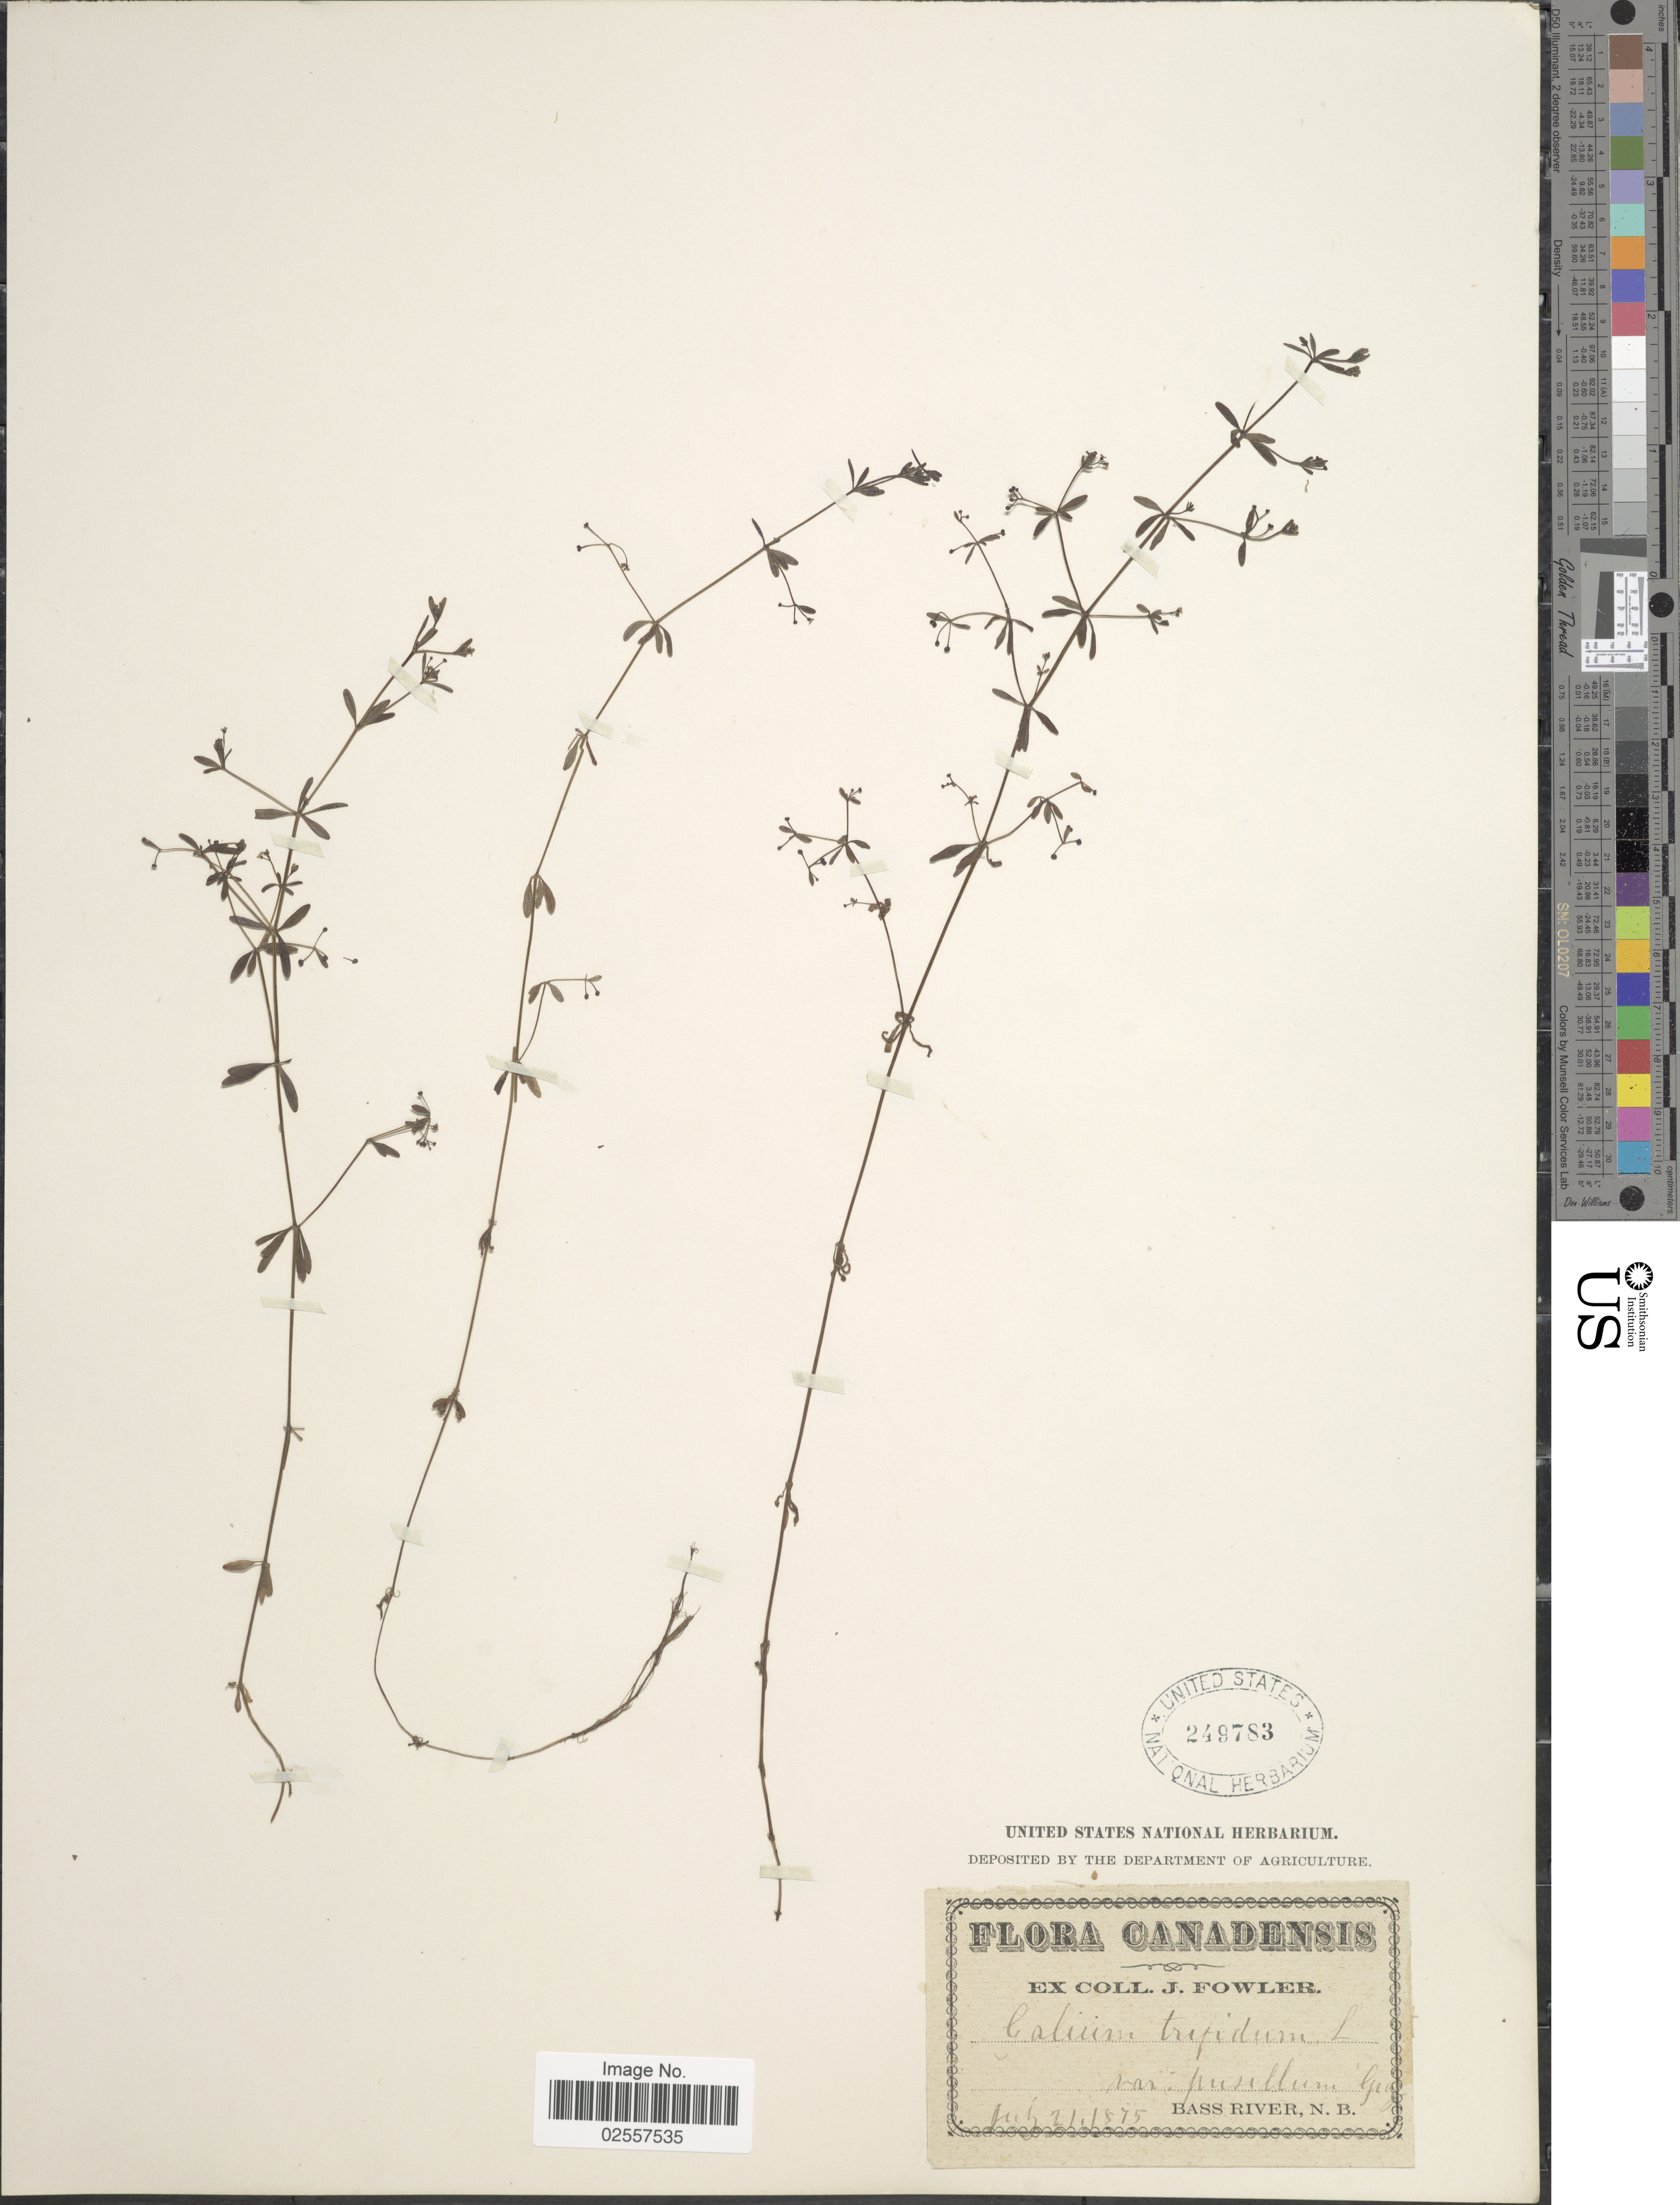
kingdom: Plantae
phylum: Tracheophyta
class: Magnoliopsida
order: Gentianales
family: Rubiaceae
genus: Galium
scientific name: Galium claytoni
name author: Michx.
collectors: J. P. Fowler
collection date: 1875-07-21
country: Canada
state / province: New Brunswick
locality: Bass River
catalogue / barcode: US 249783